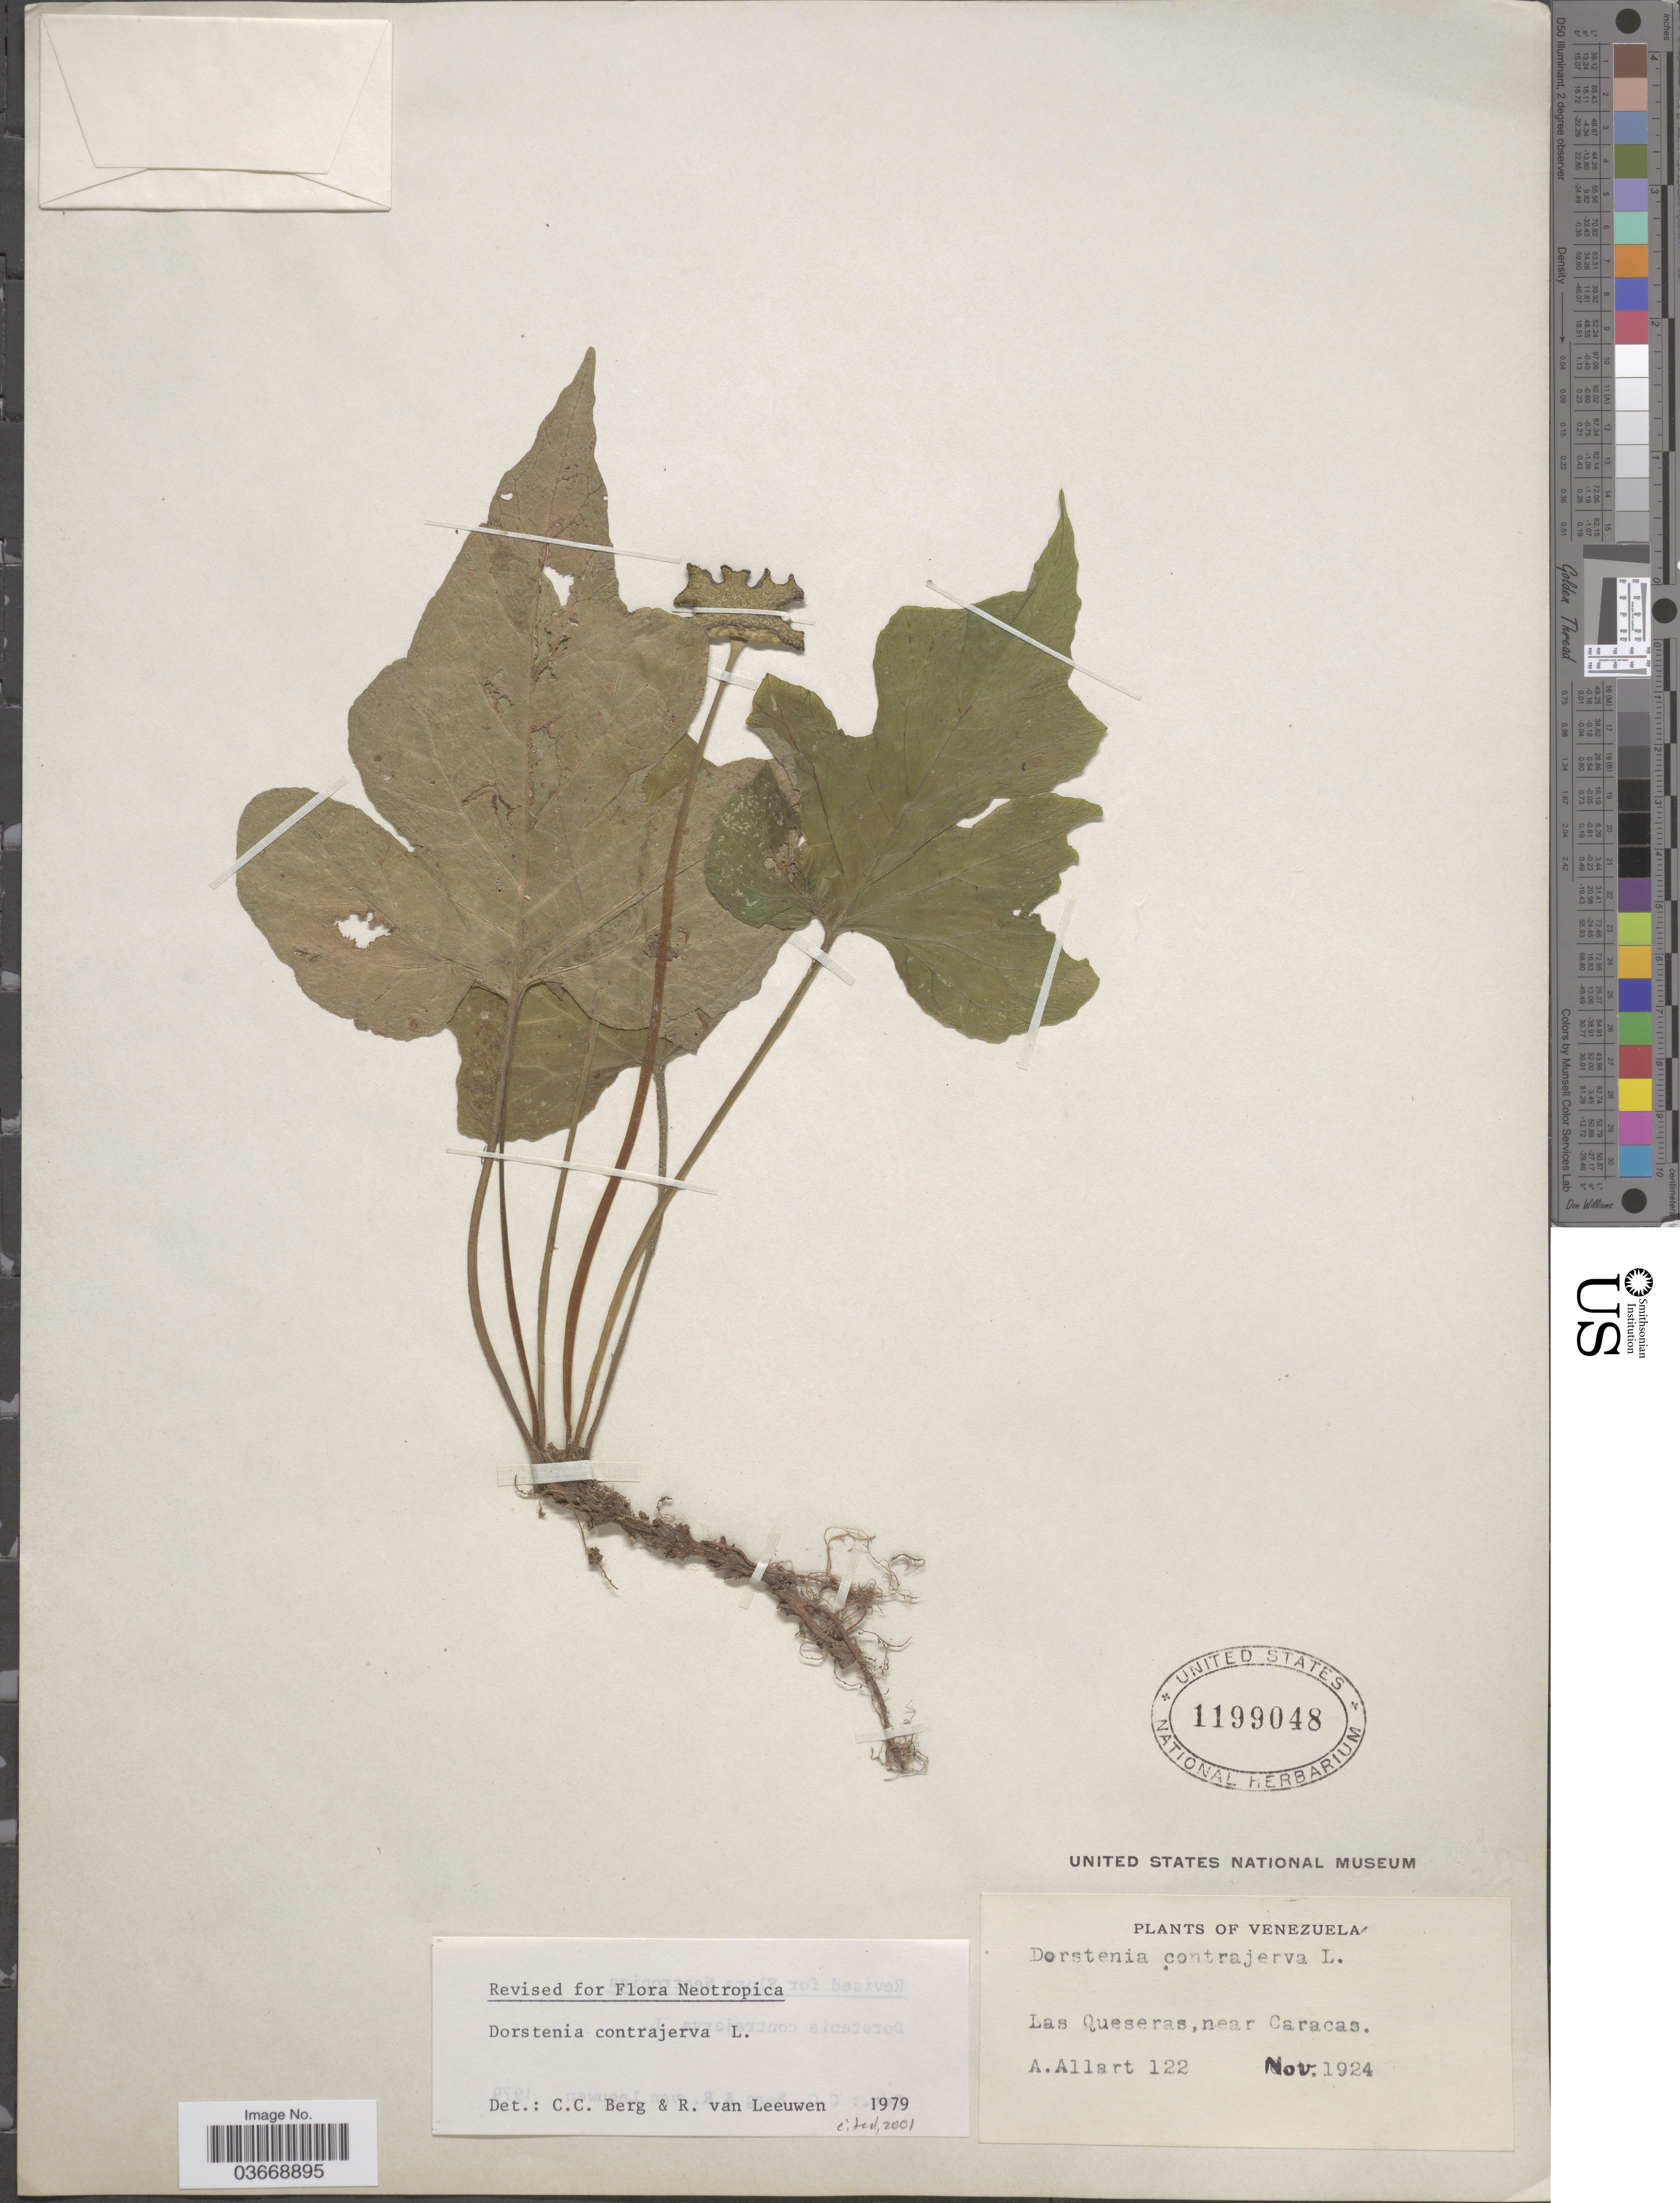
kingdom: Plantae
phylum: Tracheophyta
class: Magnoliopsida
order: Rosales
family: Moraceae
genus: Dorstenia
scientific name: Dorstenia contrajerva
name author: L.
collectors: A. Allart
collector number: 122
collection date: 1924-11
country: Venezuela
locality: Las Queseras, near Caracas.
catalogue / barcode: US 1199048